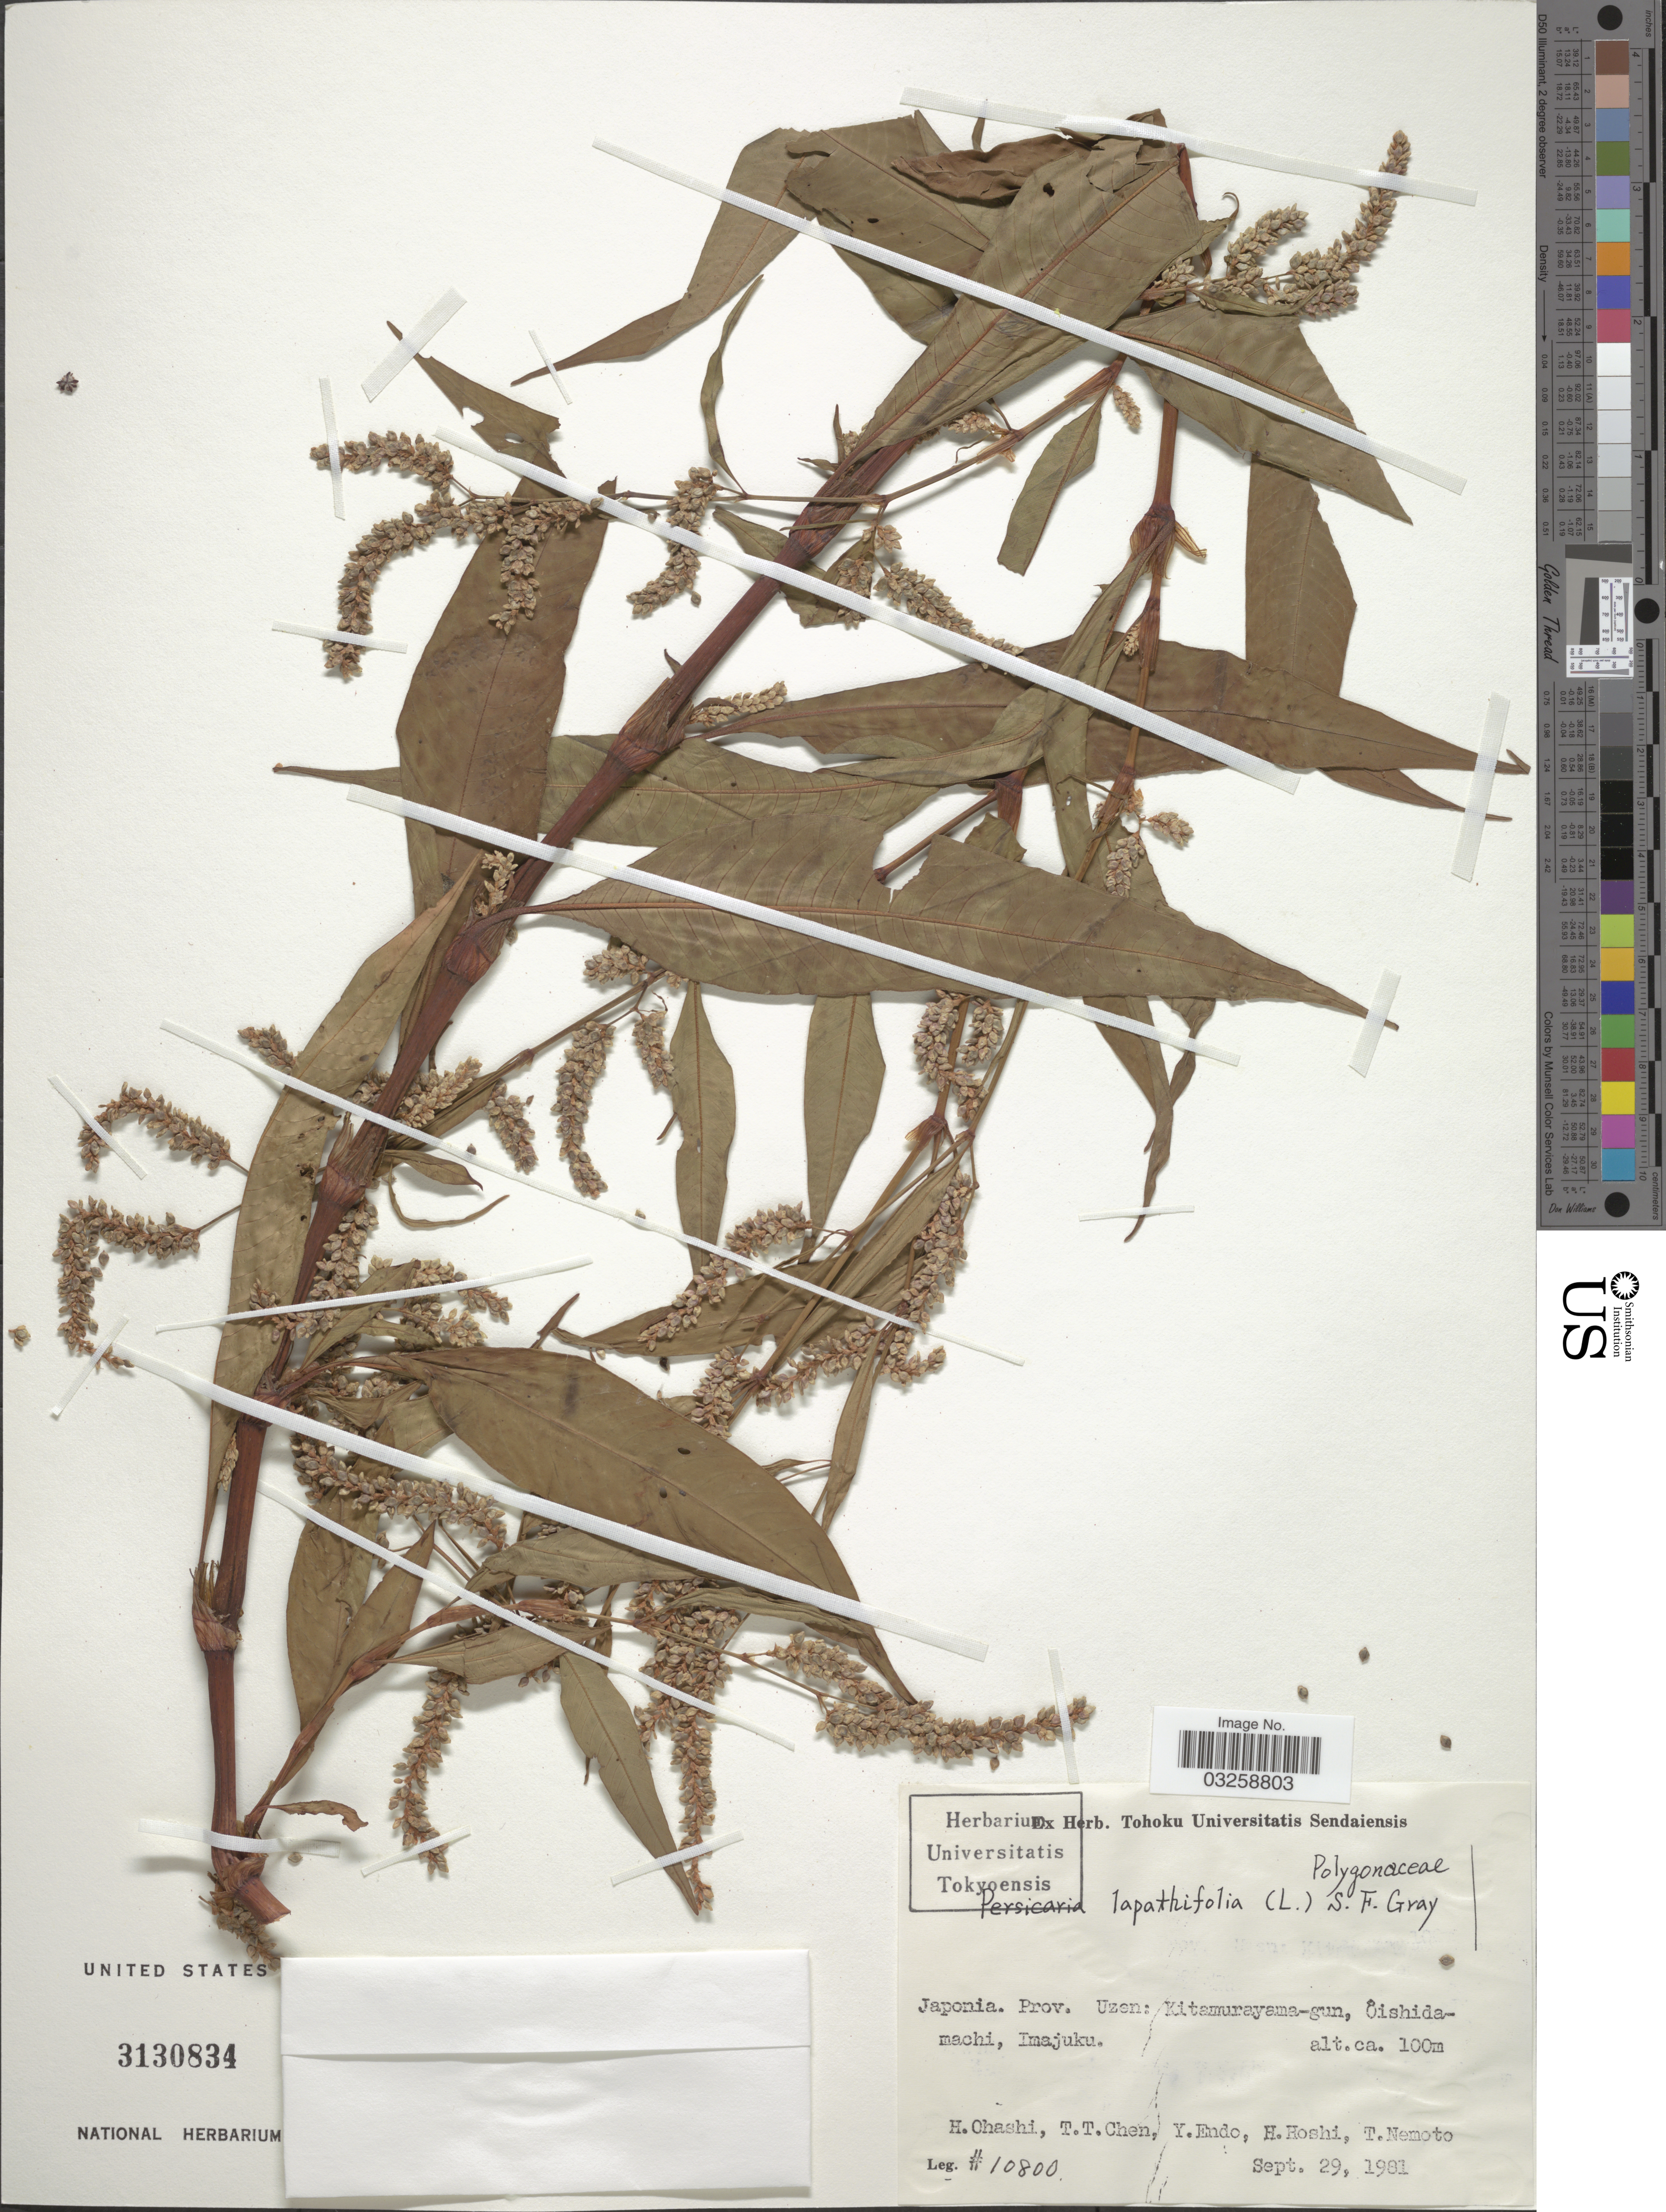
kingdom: Plantae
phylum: Tracheophyta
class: Magnoliopsida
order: Caryophyllales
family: Polygonaceae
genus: Polygonum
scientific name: Polygonum lapathifolium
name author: L.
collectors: H. Ohashi, T. T. Chen, Y. Endo, H. Hoshi & T. Nemoto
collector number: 10800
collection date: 1981-09-29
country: Japan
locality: Prov. Uzen: Kitamurayama-gun, Oishidamachi, Imajuku.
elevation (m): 100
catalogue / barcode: US 3130834